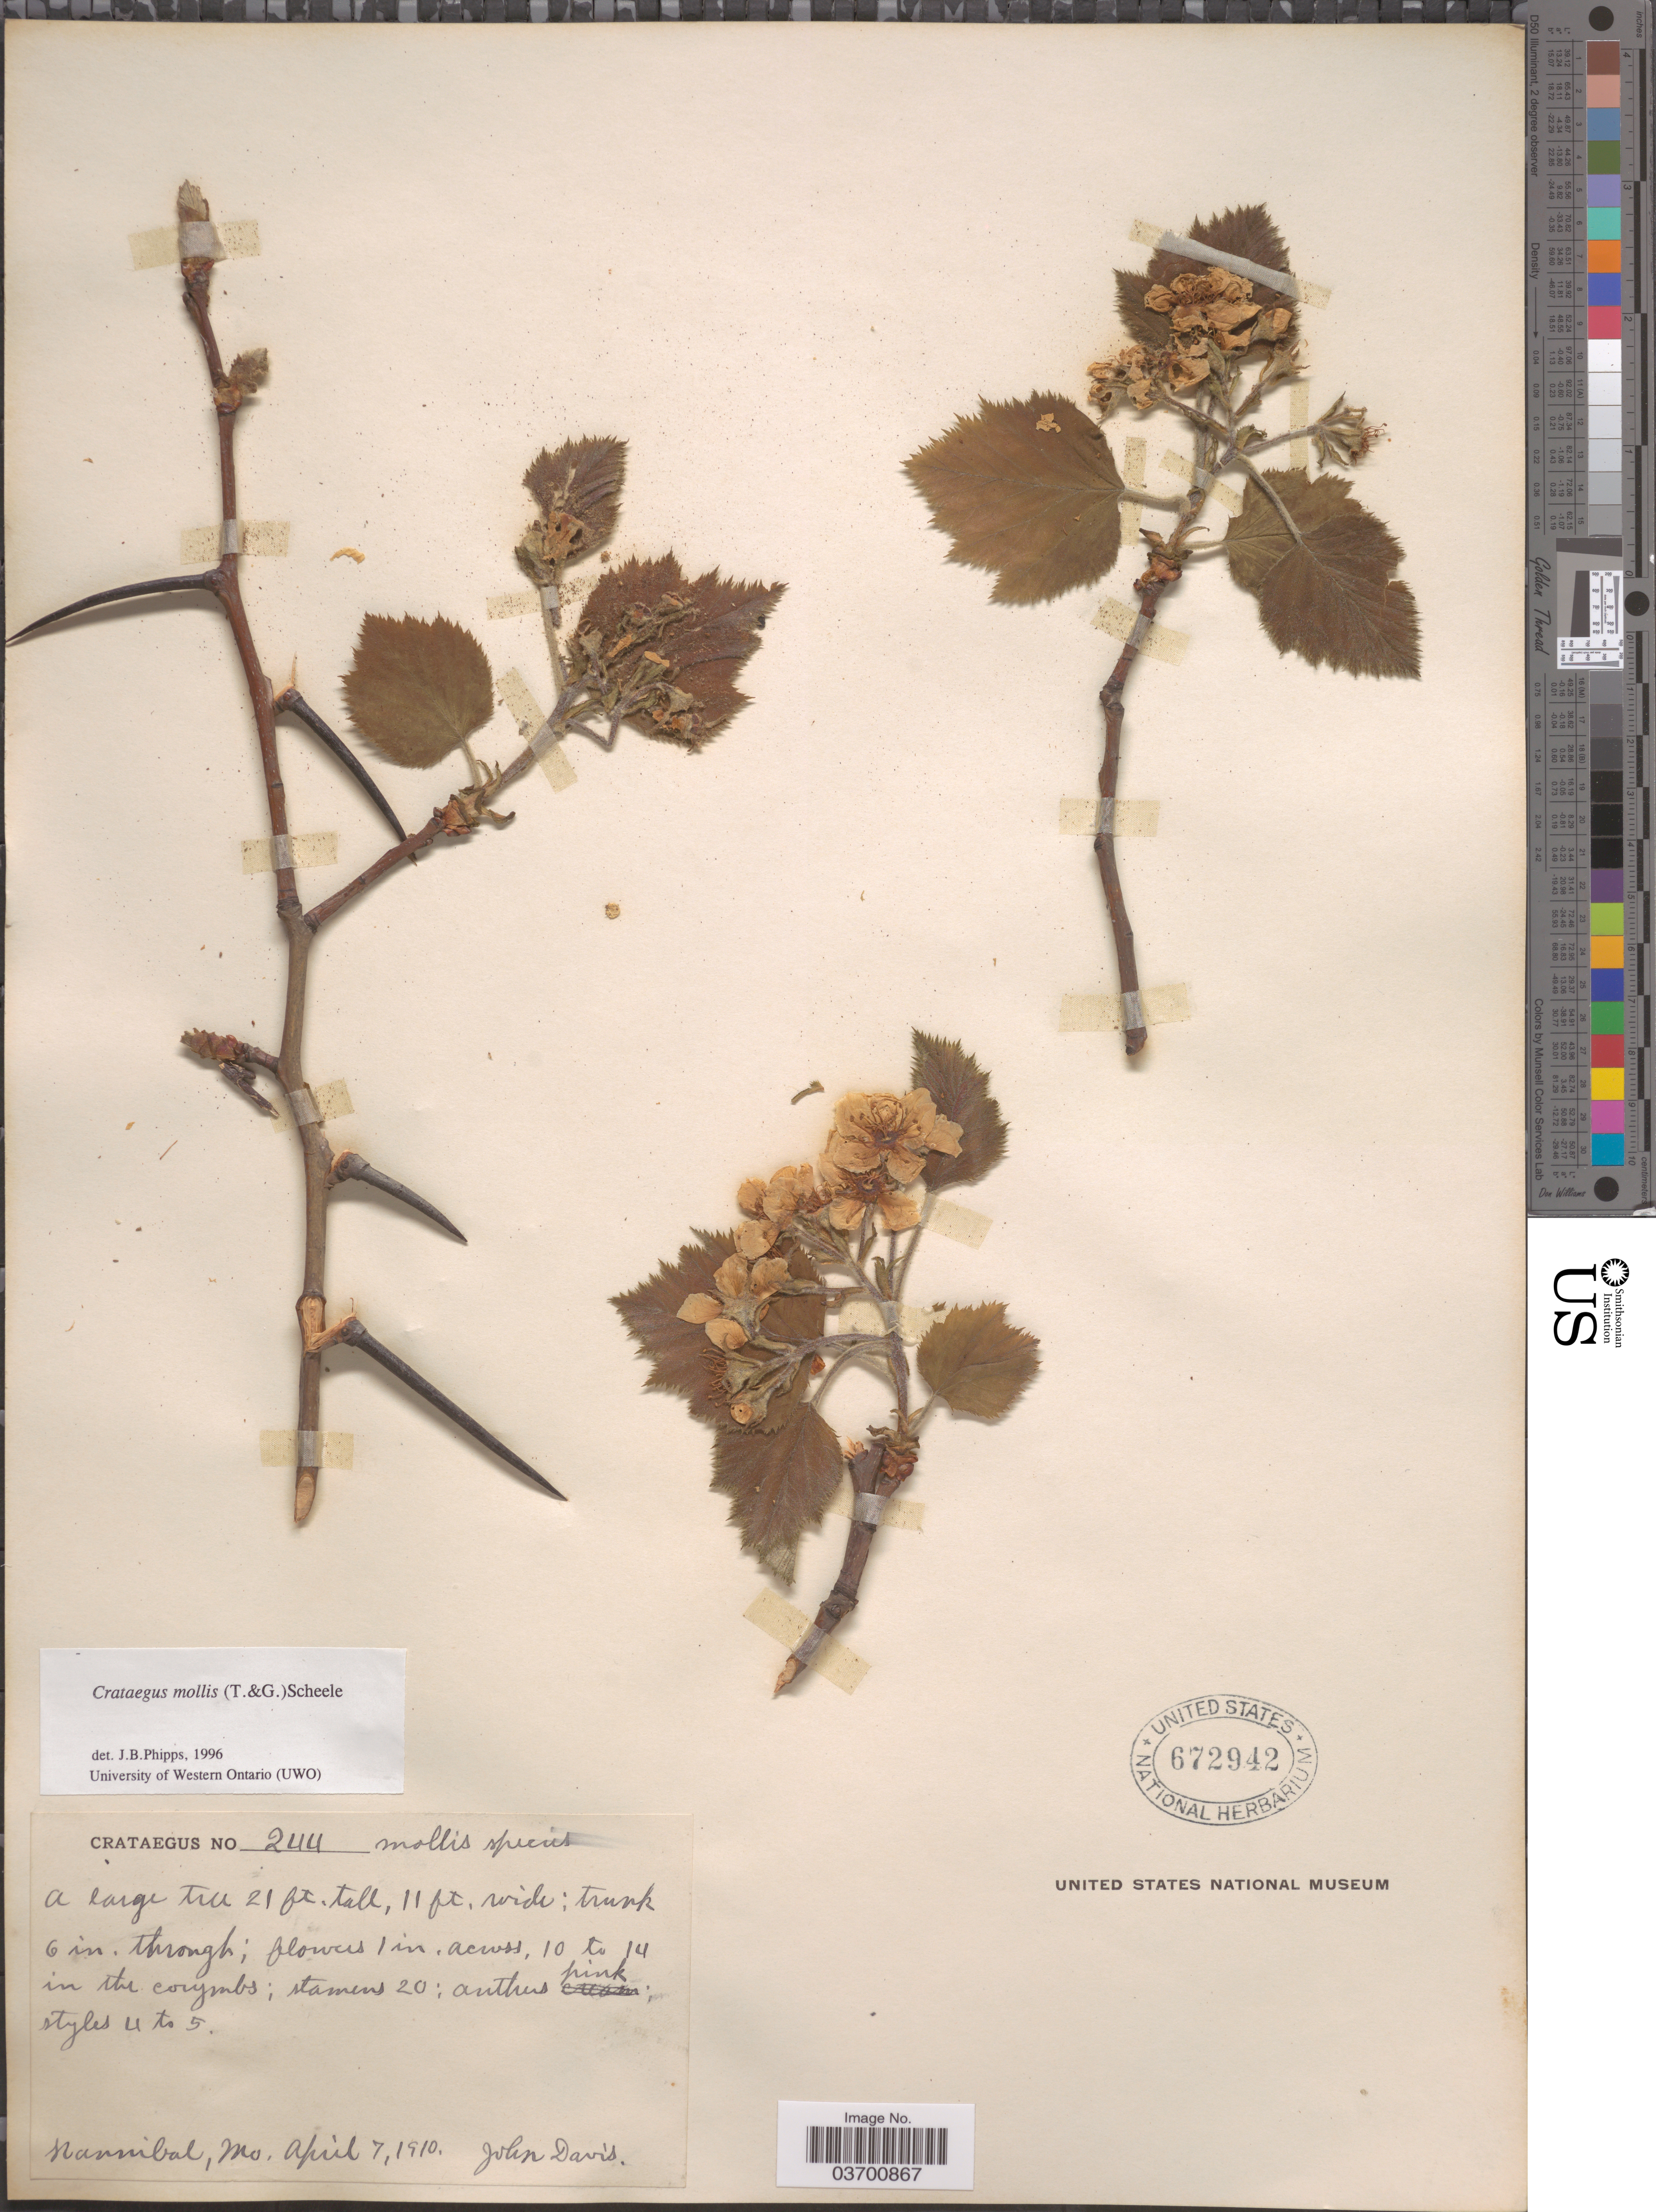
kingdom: Plantae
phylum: Tracheophyta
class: Magnoliopsida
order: Rosales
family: Rosaceae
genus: Crataegus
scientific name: Crataegus mollis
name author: (Torr. & A. Gray) Scheele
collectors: J. Davis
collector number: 244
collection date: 1910-04-07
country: United States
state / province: Missouri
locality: Hannibal.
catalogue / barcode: US 672942